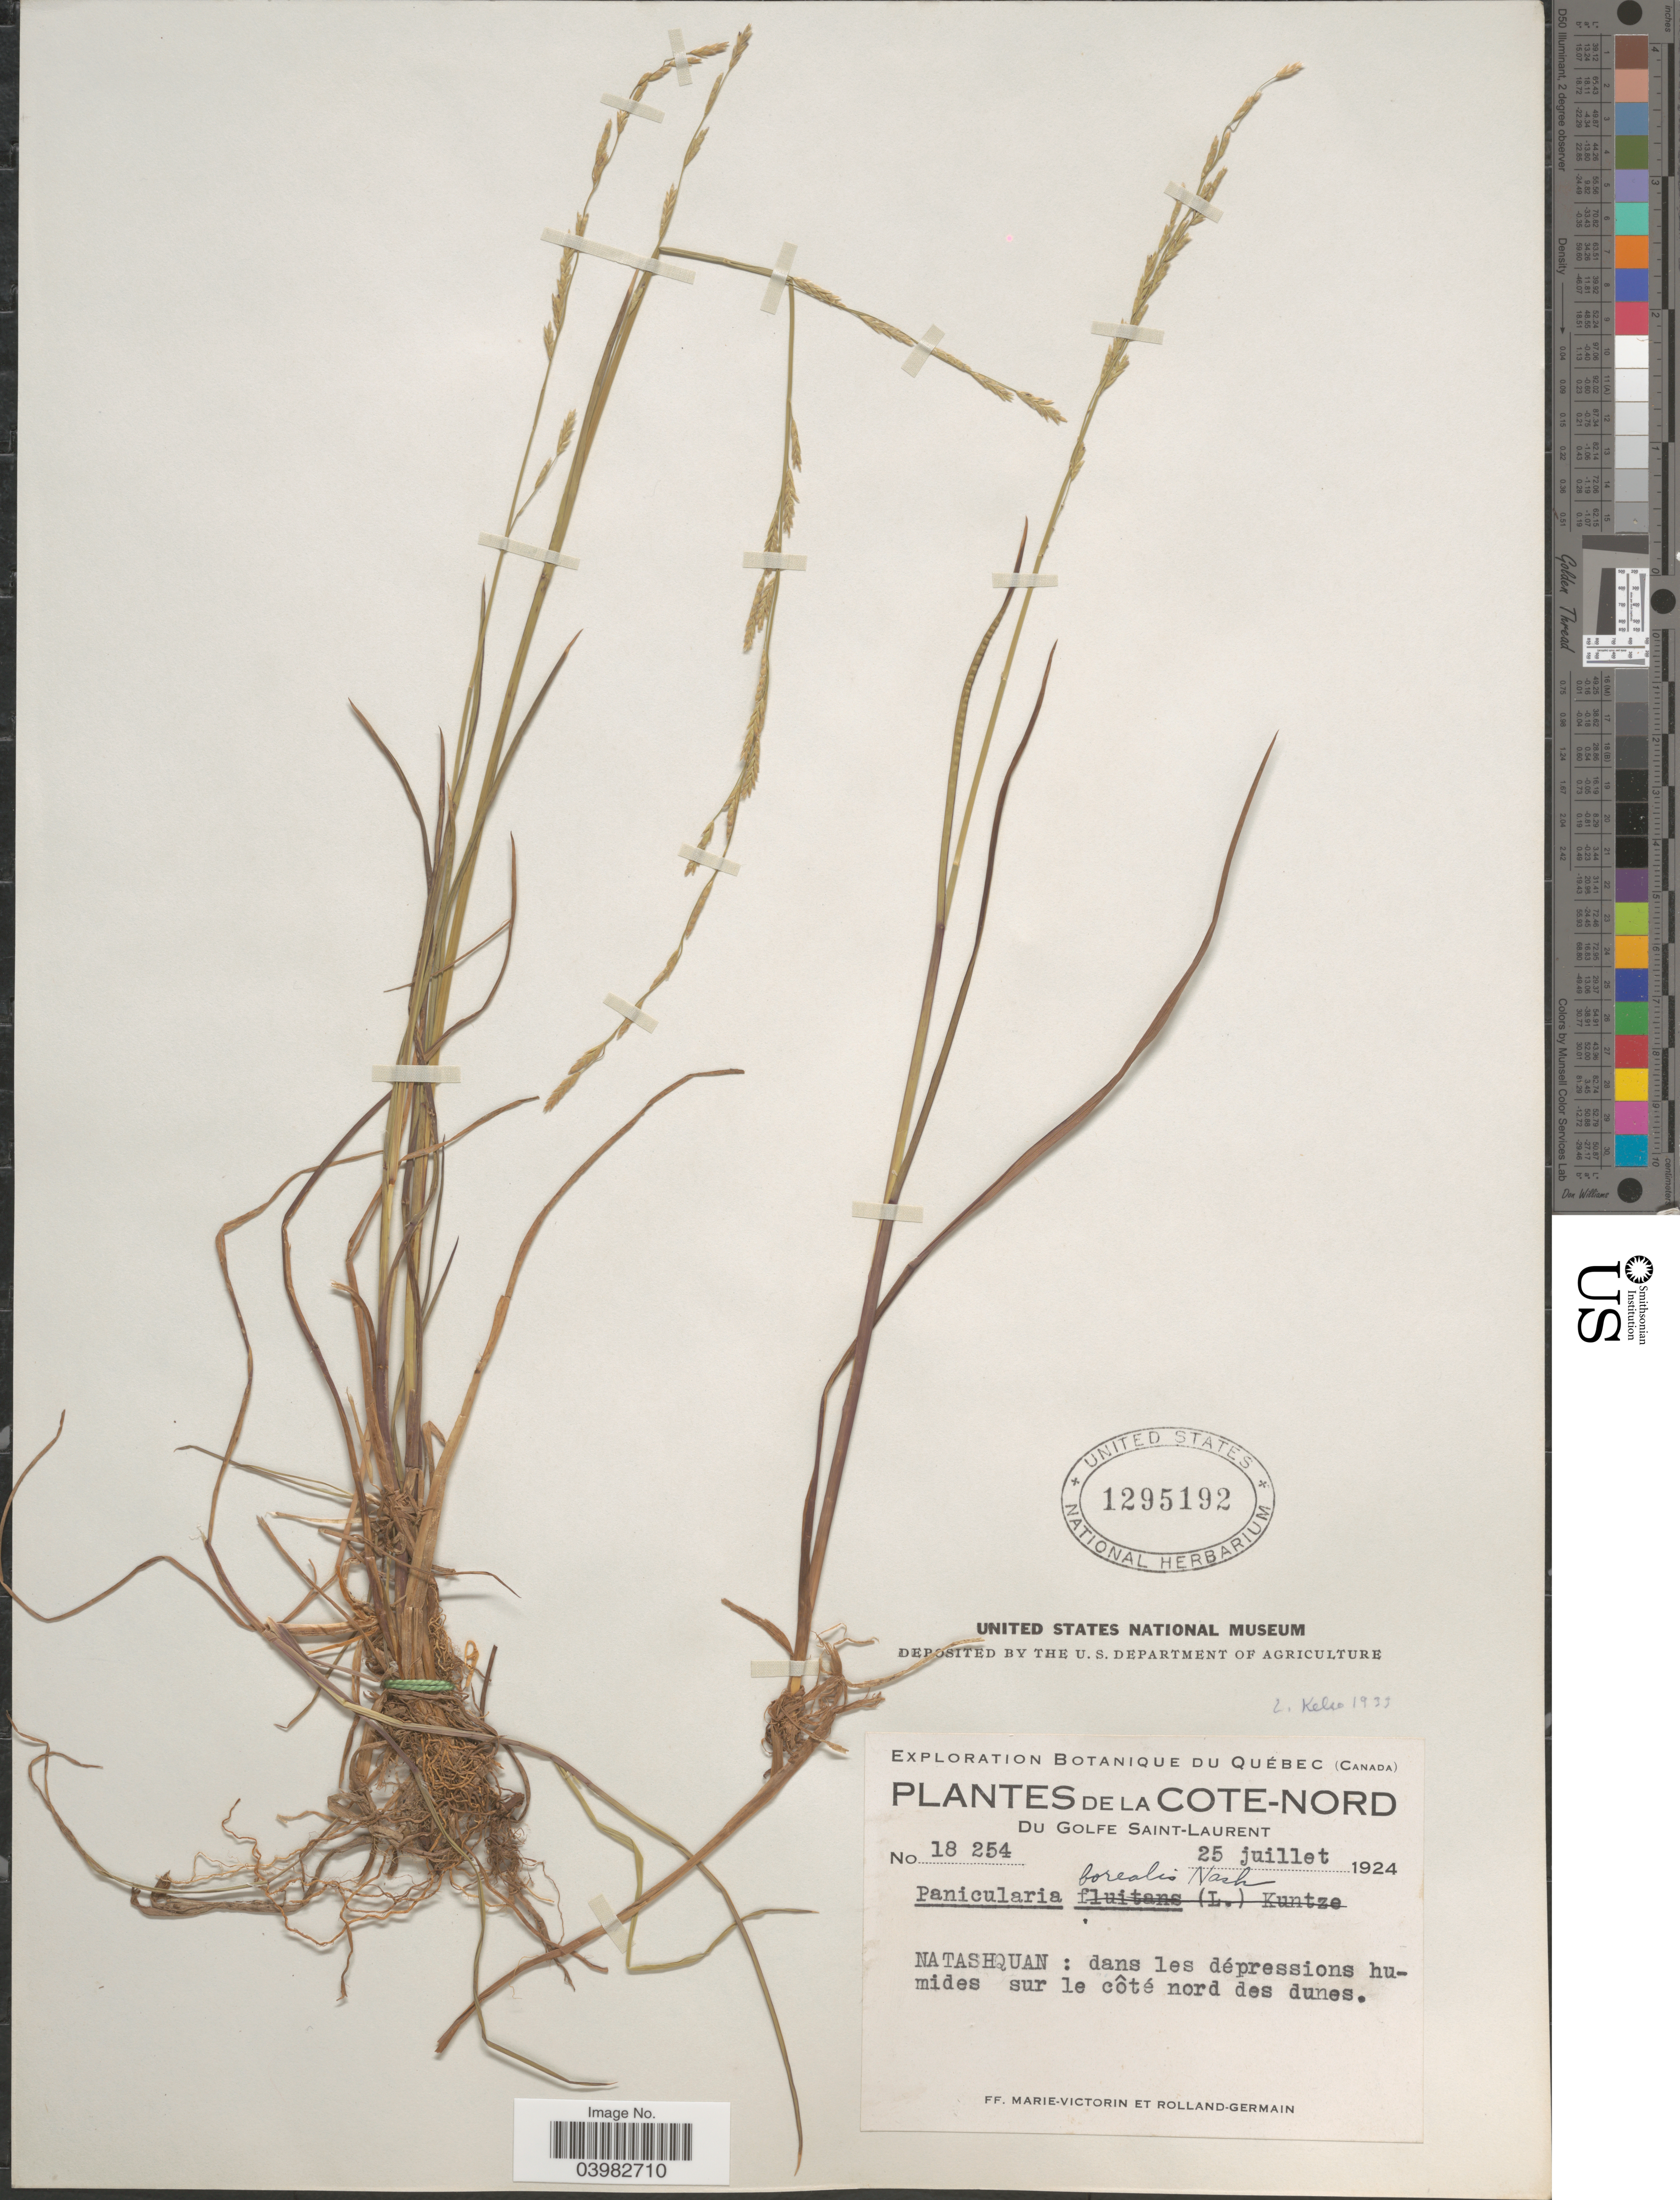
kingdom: Plantae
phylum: Tracheophyta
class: Liliopsida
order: Poales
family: Poaceae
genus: Glyceria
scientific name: Glyceria borealis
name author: (Nash) Batchelder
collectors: F. Marie-Victorin & Rolland-Germain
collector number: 18254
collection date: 1924-07-25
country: Canada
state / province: Quebec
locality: La Cote-Nord du Golfe Saint-Laurent. Natashquan: dans les dépressions humides sur le côté nord des dunes.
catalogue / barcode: US 1295192